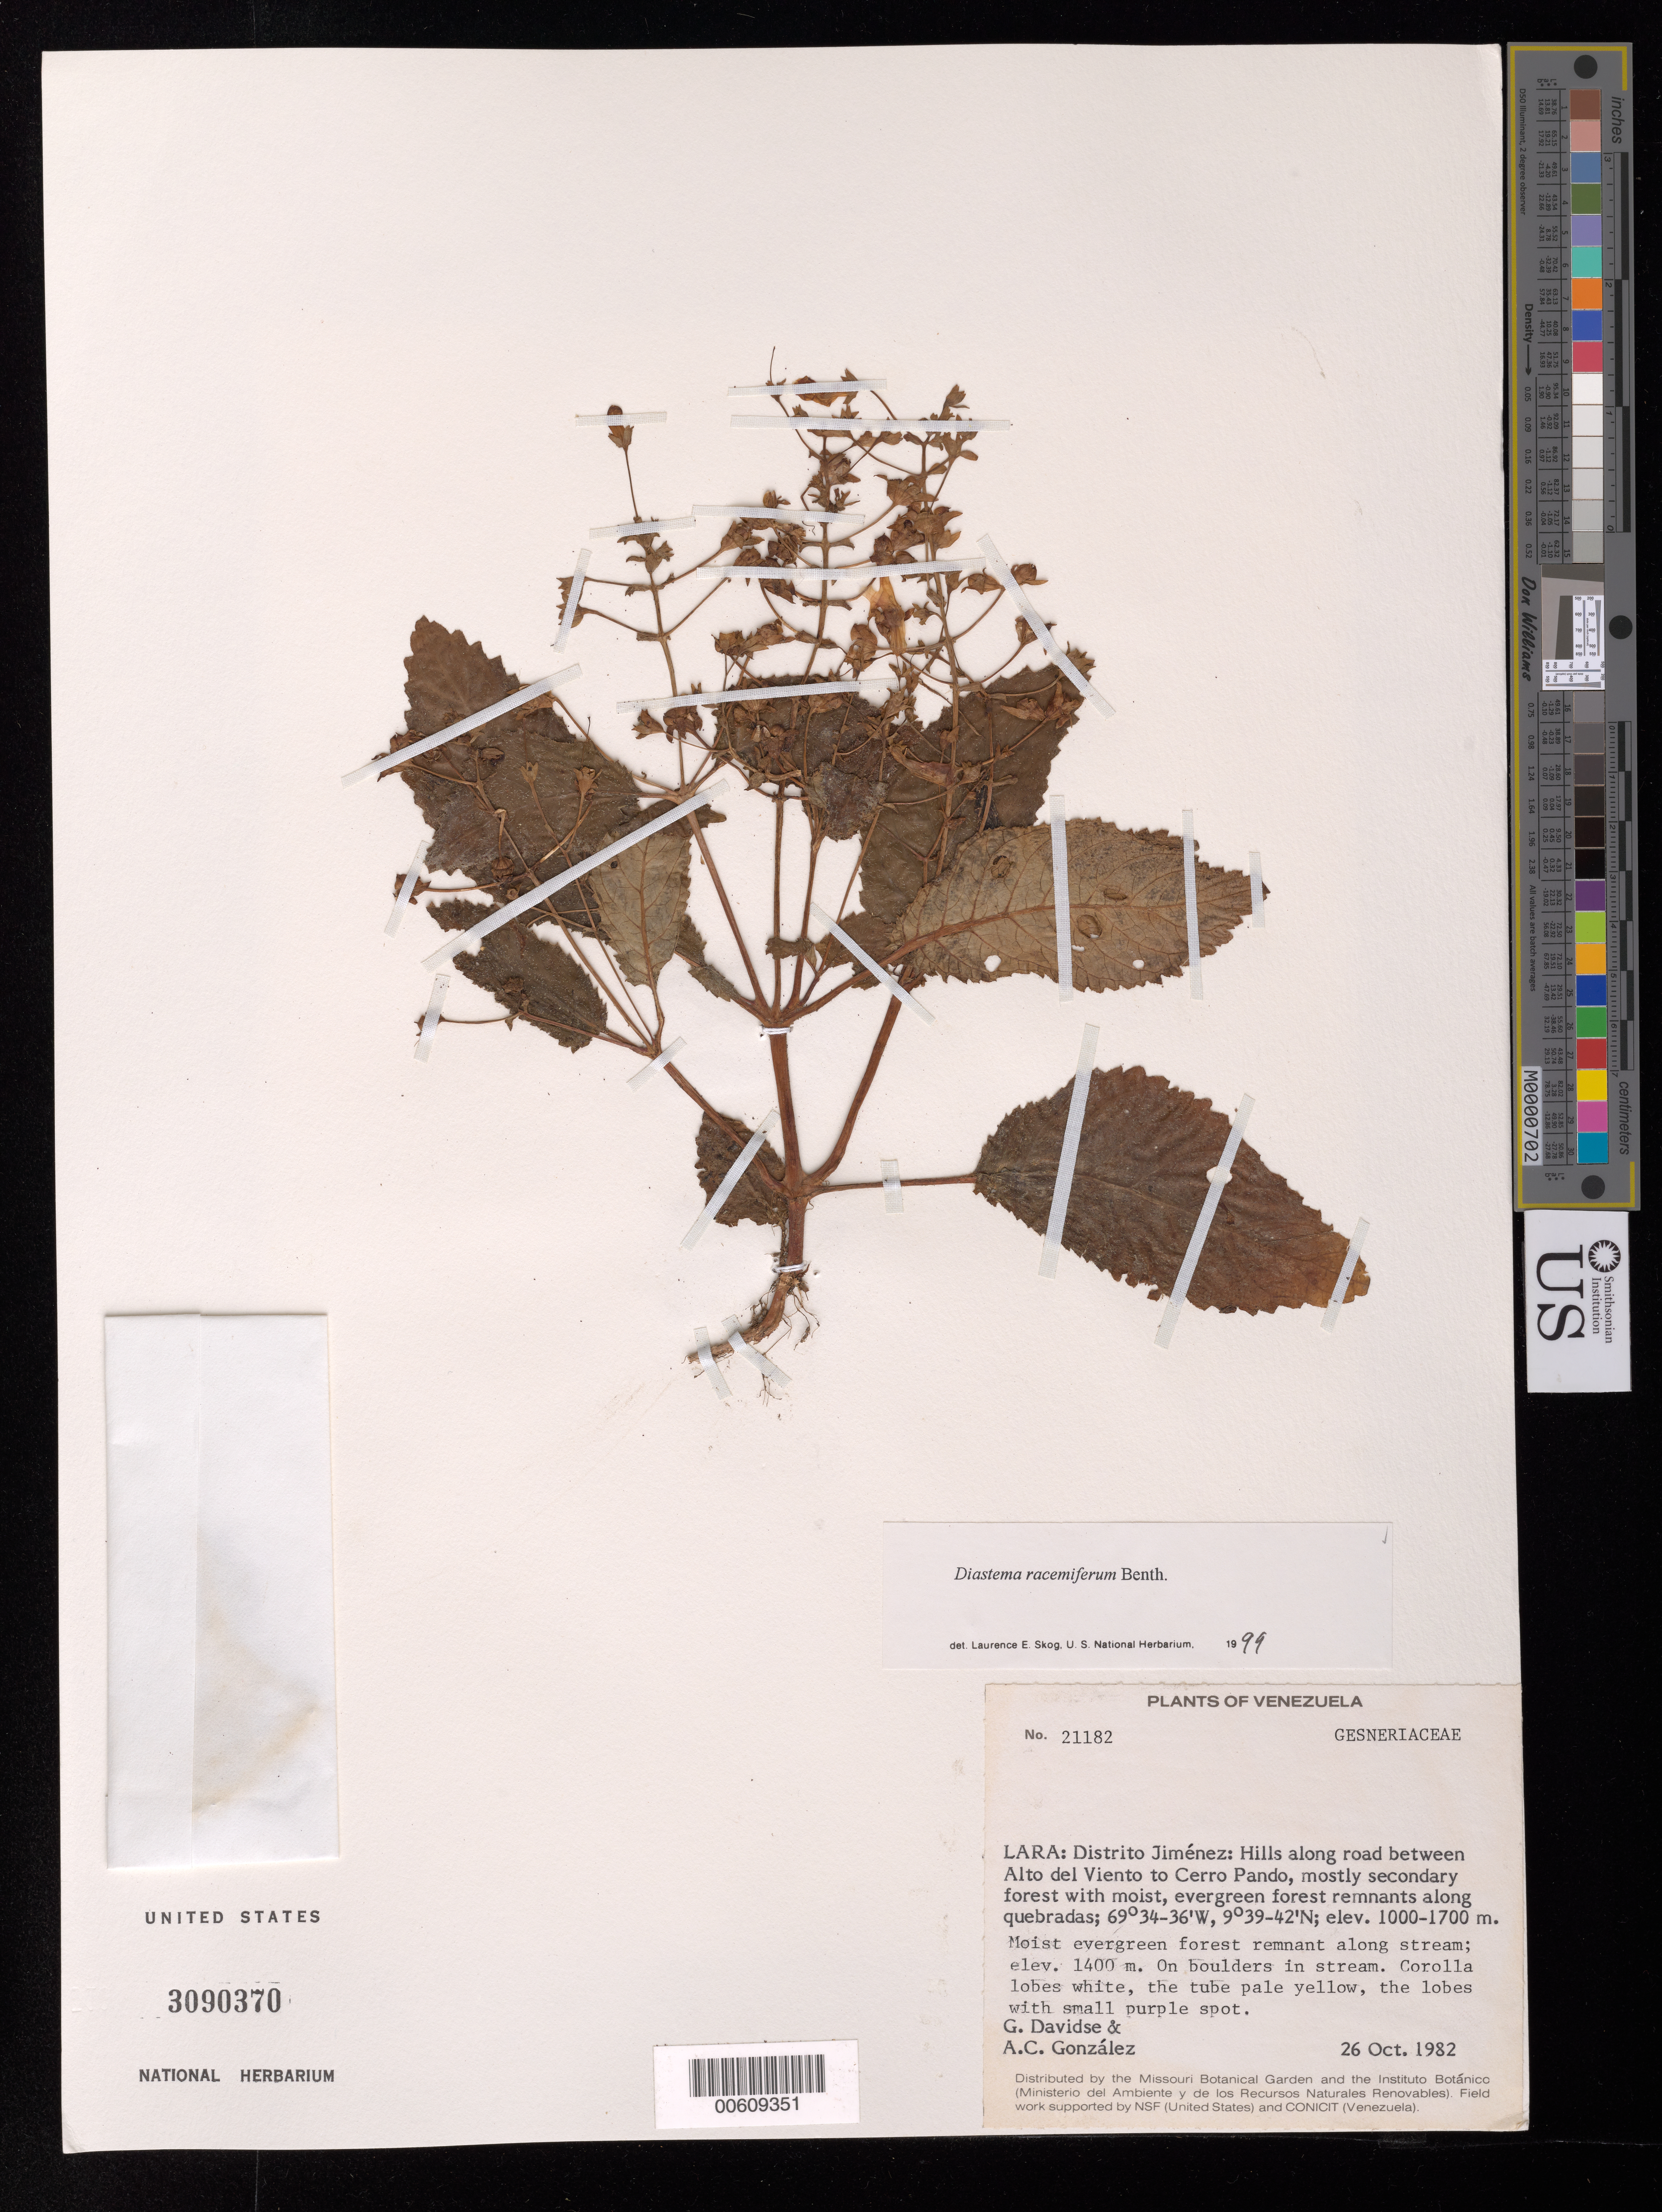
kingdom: Plantae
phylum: Tracheophyta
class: Magnoliopsida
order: Lamiales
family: Gesneriaceae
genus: Diastema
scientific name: Diastema racemiferum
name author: Benth.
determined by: Skog, Laurence E.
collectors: G. Davidse & A. C. González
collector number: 21182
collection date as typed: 26 Oct 1982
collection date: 1982-10-26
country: Venezuela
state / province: Lara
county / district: Jiménez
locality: Distrito Jiménez: Hills along road between Alto del Viento to Cerro Pando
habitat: Mostly secondary forest with moist, evergreen forest remnants along quebradas. On boulders in stream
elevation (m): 1000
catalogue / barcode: US 3090370